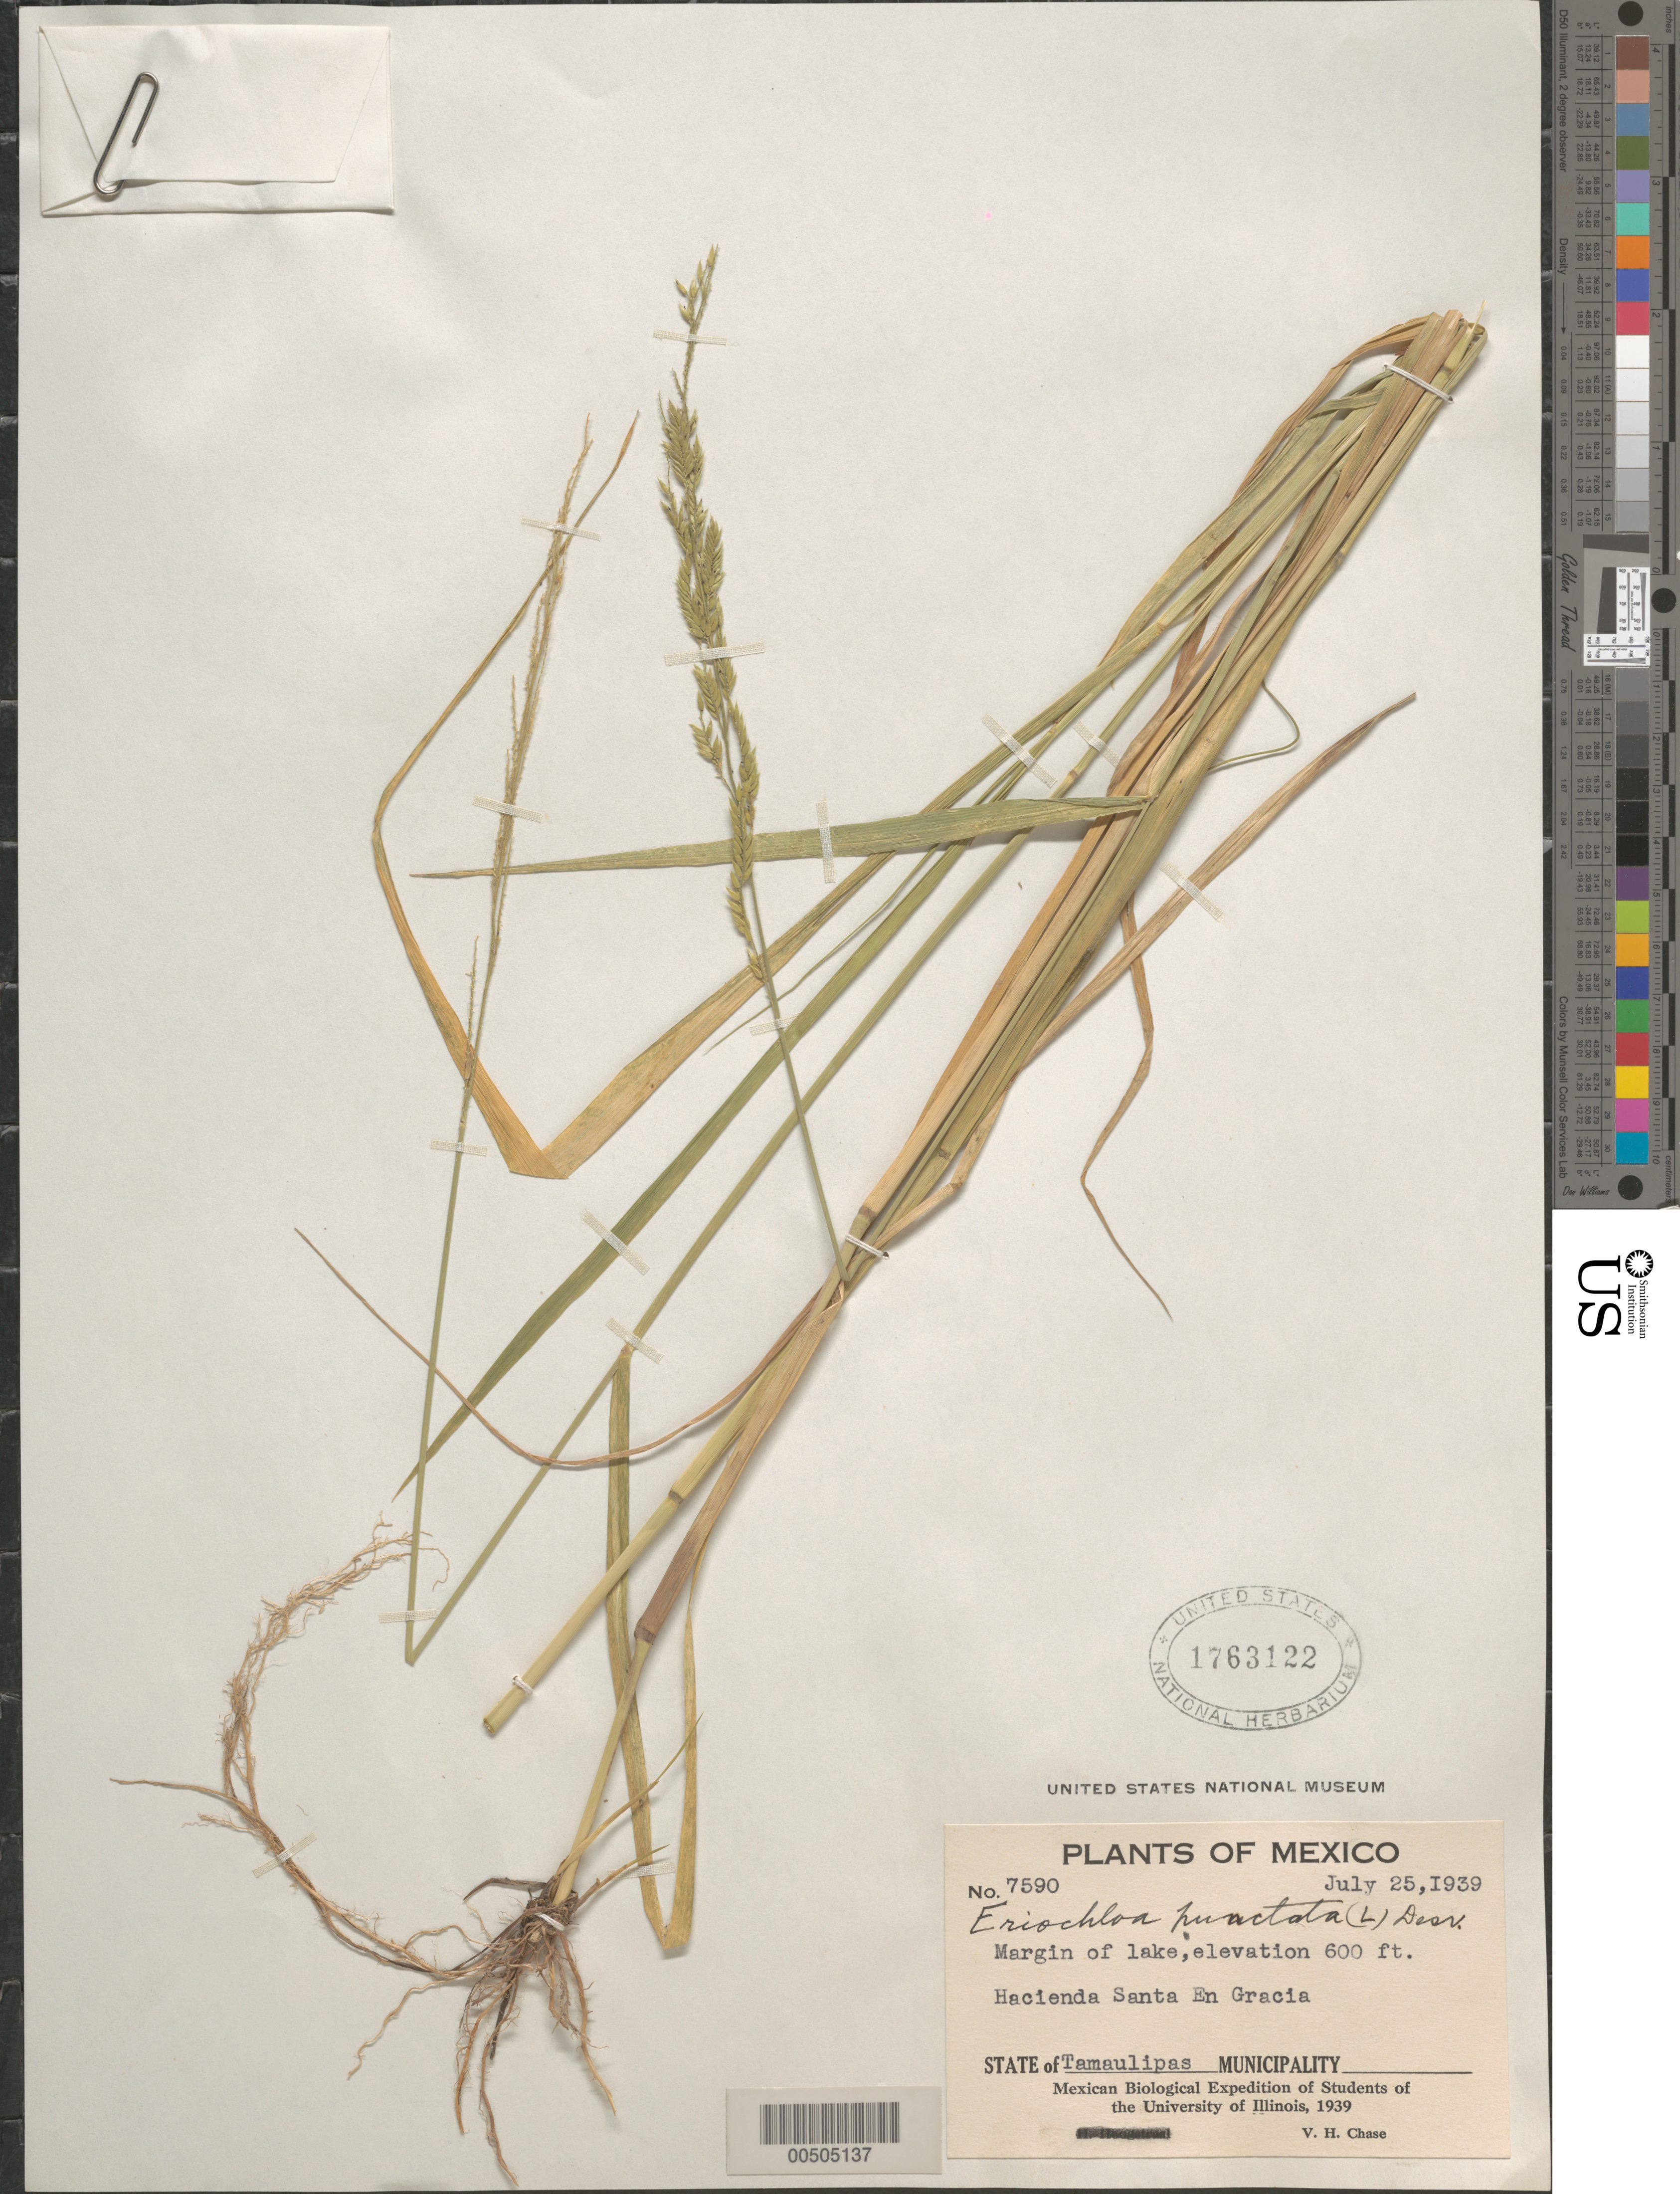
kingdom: Plantae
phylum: Tracheophyta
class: Liliopsida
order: Poales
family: Poaceae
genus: Eriochloa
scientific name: Eriochloa punctata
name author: (L.) Desv. ex Ham.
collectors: V. H. Chase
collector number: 7590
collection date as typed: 25 Jul 1939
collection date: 1939-07-25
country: Mexico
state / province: Tamaulipas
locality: Hacienda Santa en Gracia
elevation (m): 183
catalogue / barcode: US 1763122